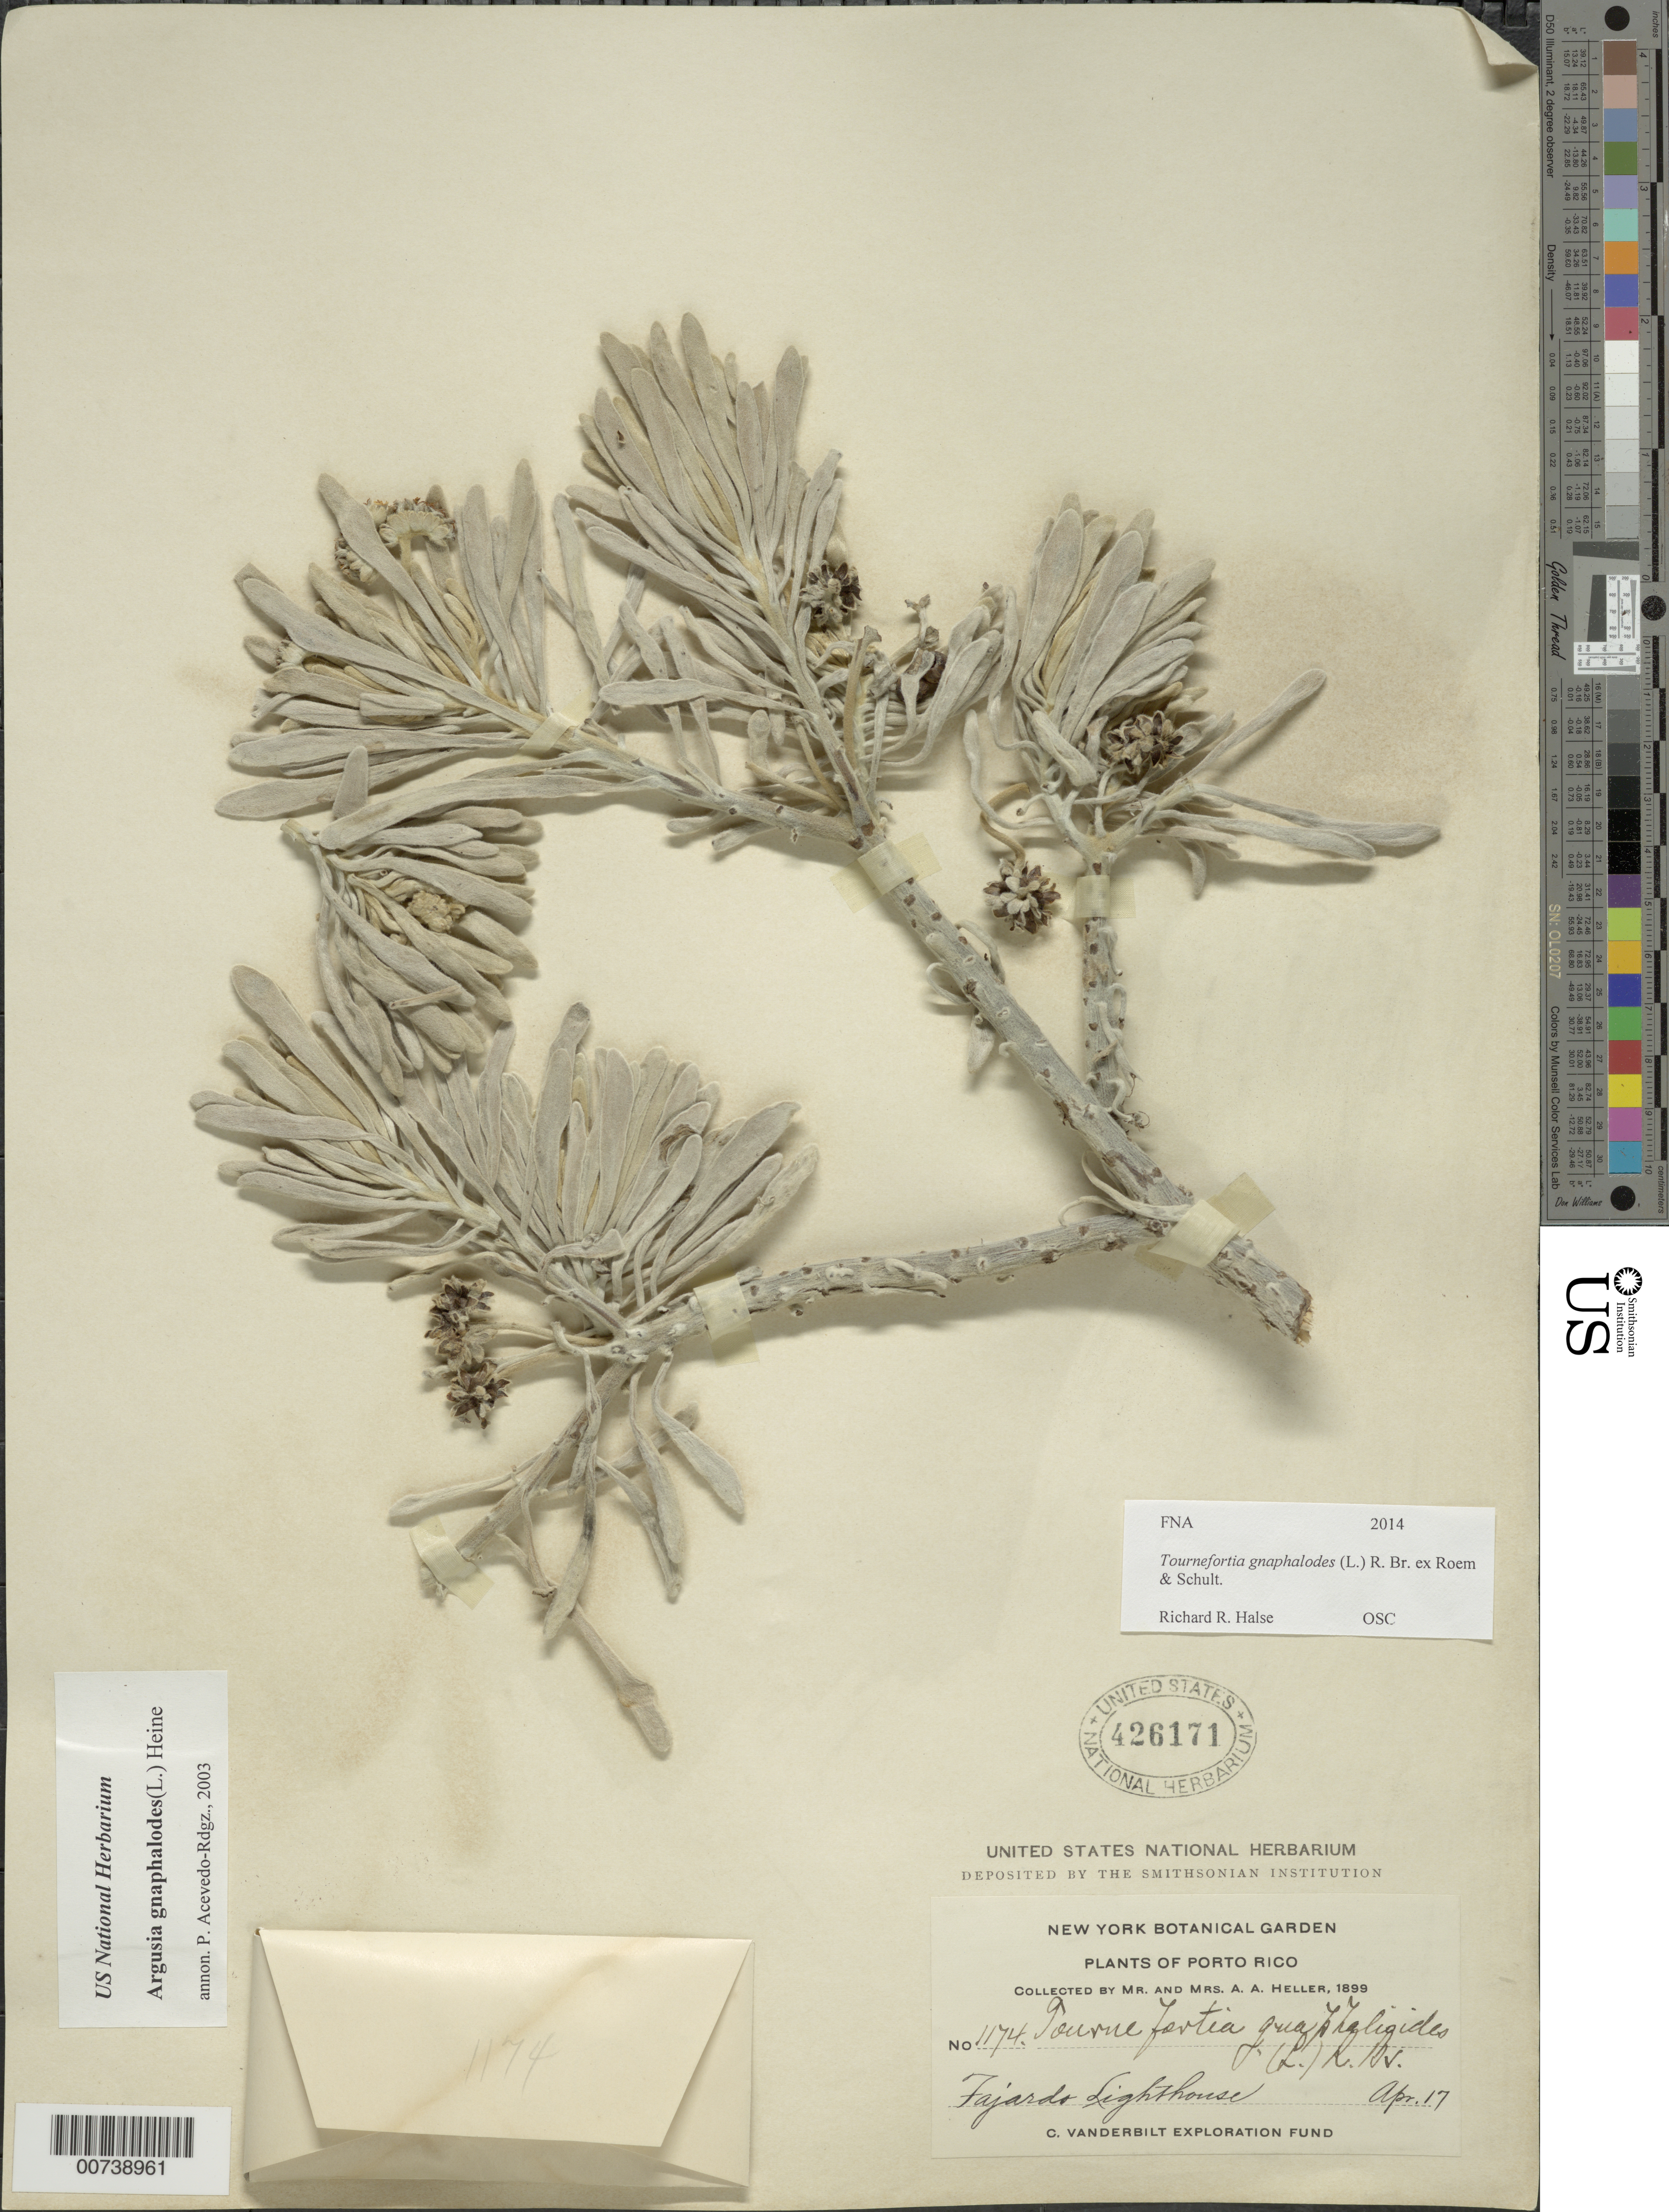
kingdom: Plantae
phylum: Tracheophyta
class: Magnoliopsida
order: Boraginales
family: Heliotropiaceae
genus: Tournefortia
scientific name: Tournefortia gnaphalodes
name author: (L.) R. Br. ex Roem. & Schult.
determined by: Halse, R. R.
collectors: A. A. Heller & E. G. Heller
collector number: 1174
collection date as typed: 17 Apr 1899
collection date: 1899-04-17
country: Puerto Rico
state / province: Fajardo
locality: Fajardo Lighthouse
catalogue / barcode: US 426171